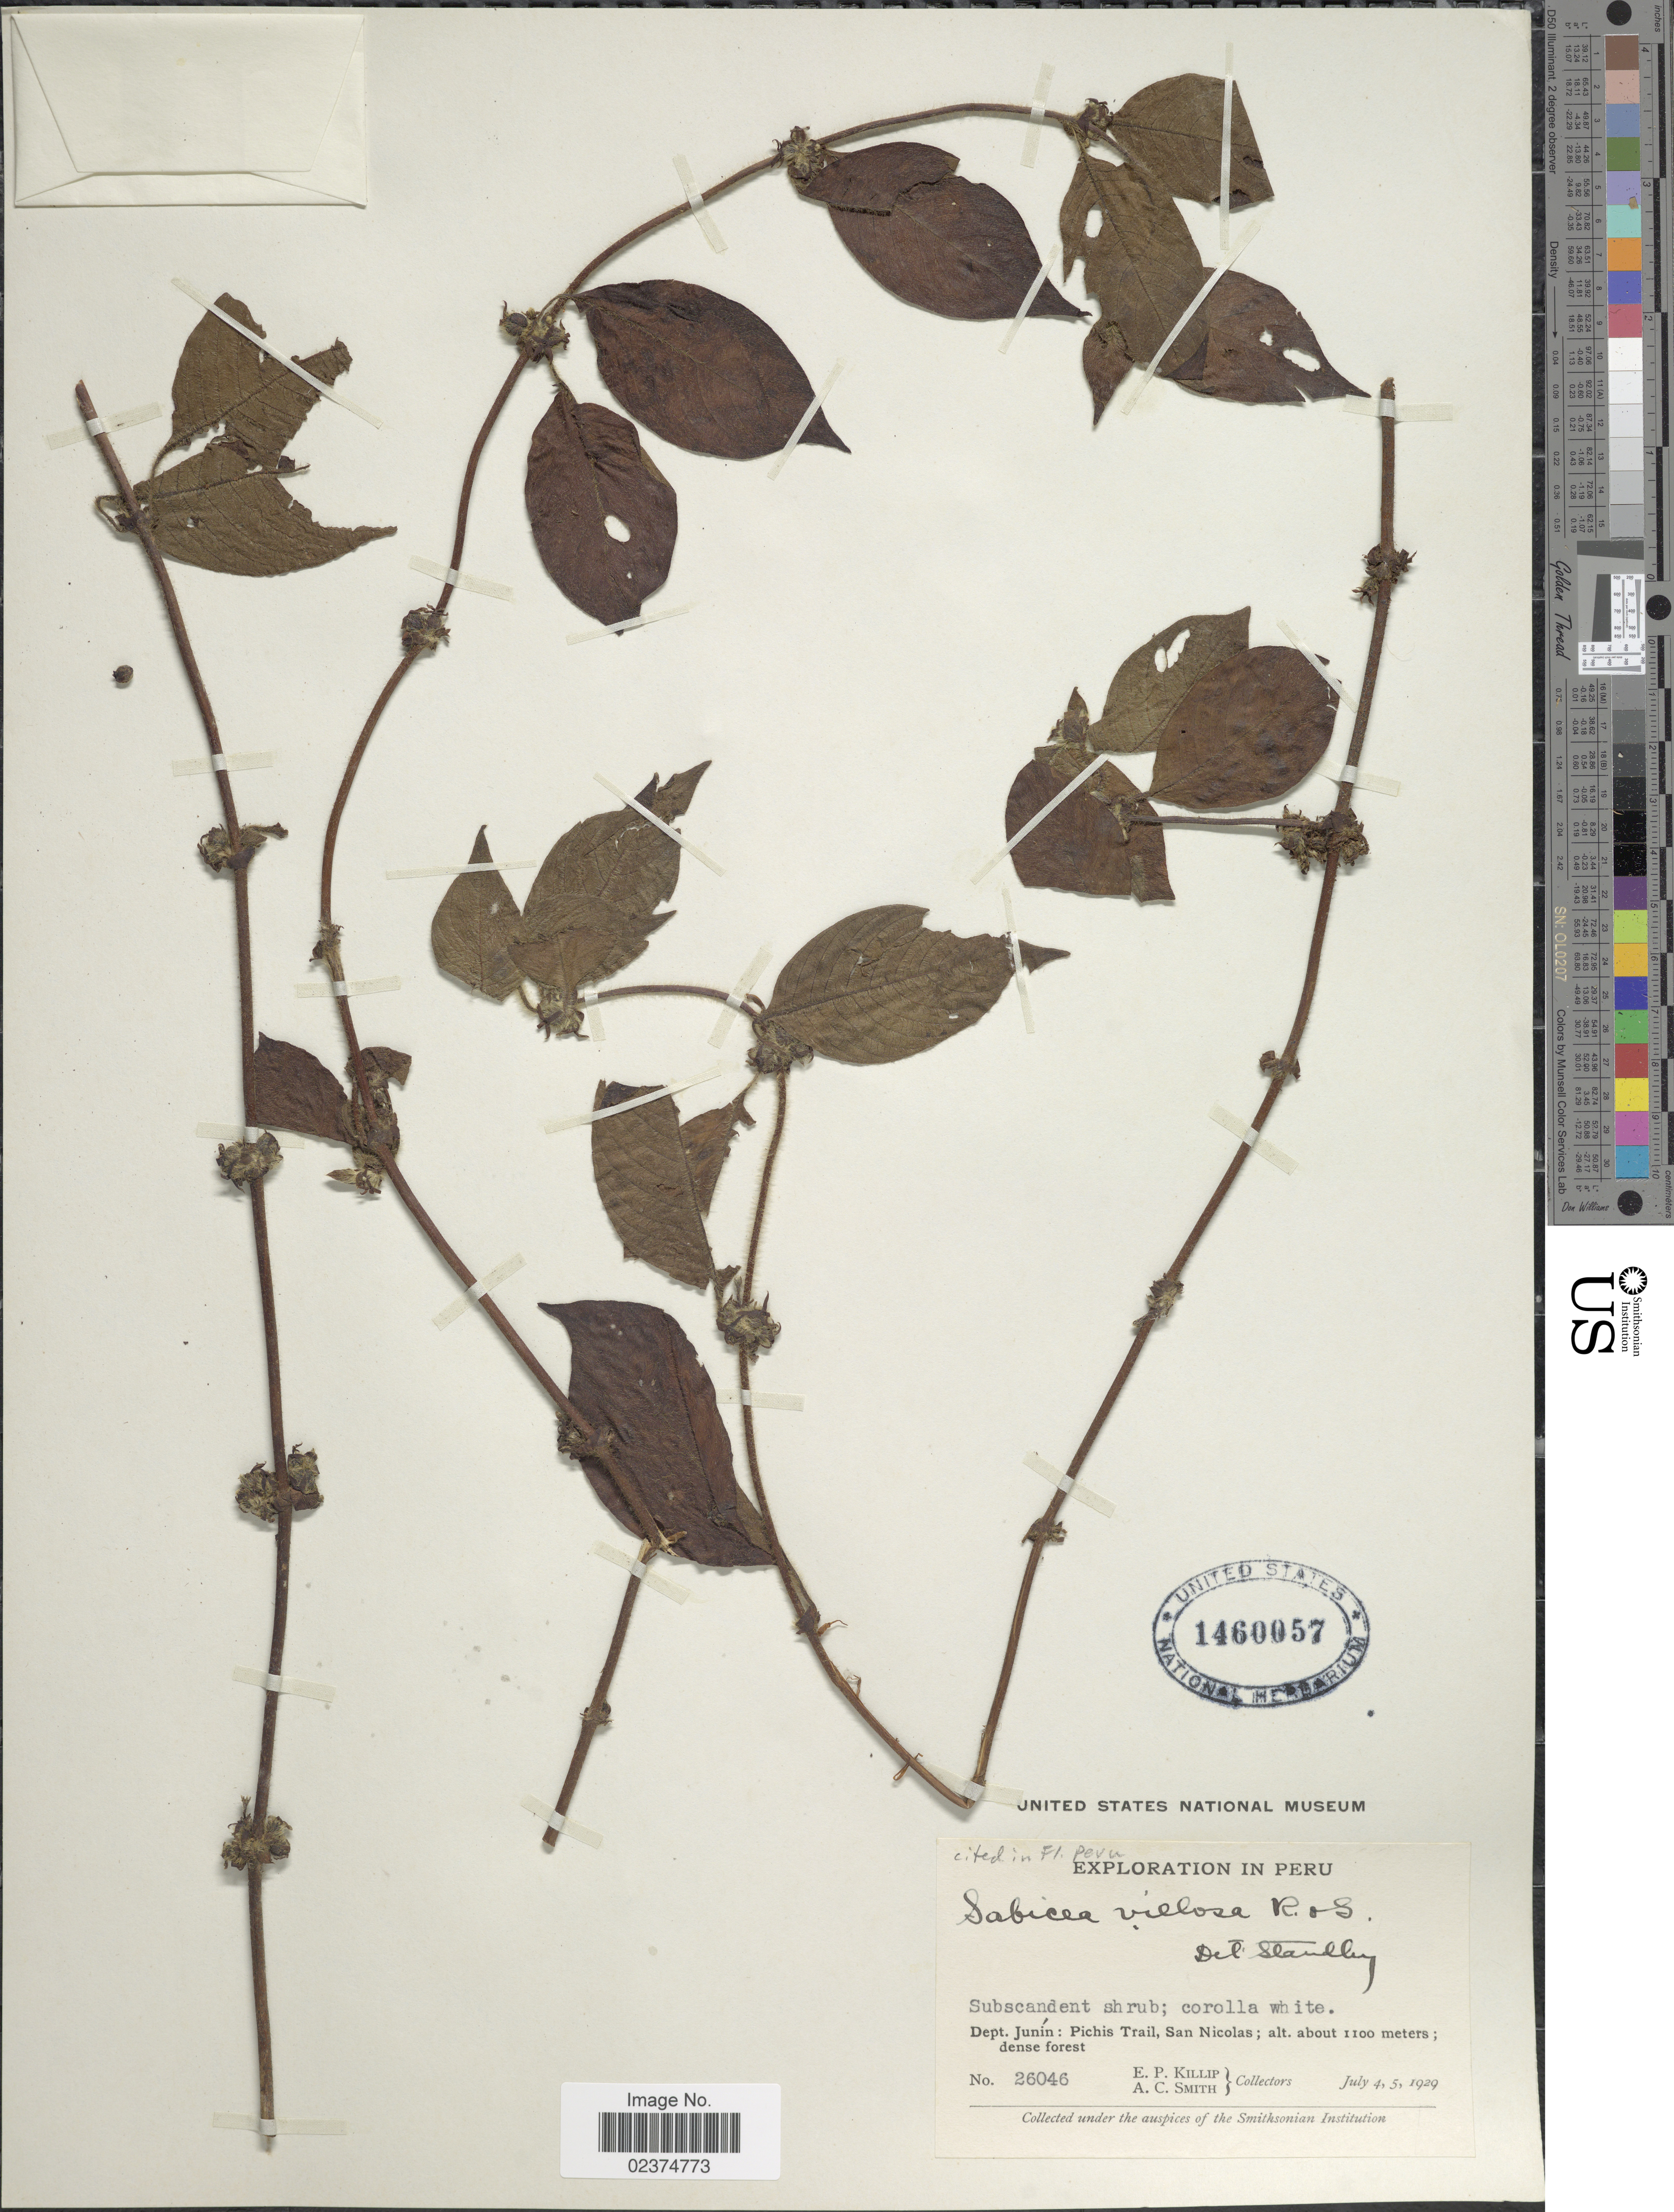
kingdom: Plantae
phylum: Tracheophyta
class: Magnoliopsida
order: Gentianales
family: Rubiaceae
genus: Sabicea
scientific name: Sabicea villosa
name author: Willd. ex Roem. & Schult.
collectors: E. P. Killip & A. C. Smith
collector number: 26046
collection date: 1929-07-04/1929-07-05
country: Peru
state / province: Junín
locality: Dept. Junin: Pichis Trail, San Nicolas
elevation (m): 1100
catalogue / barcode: US 1460057